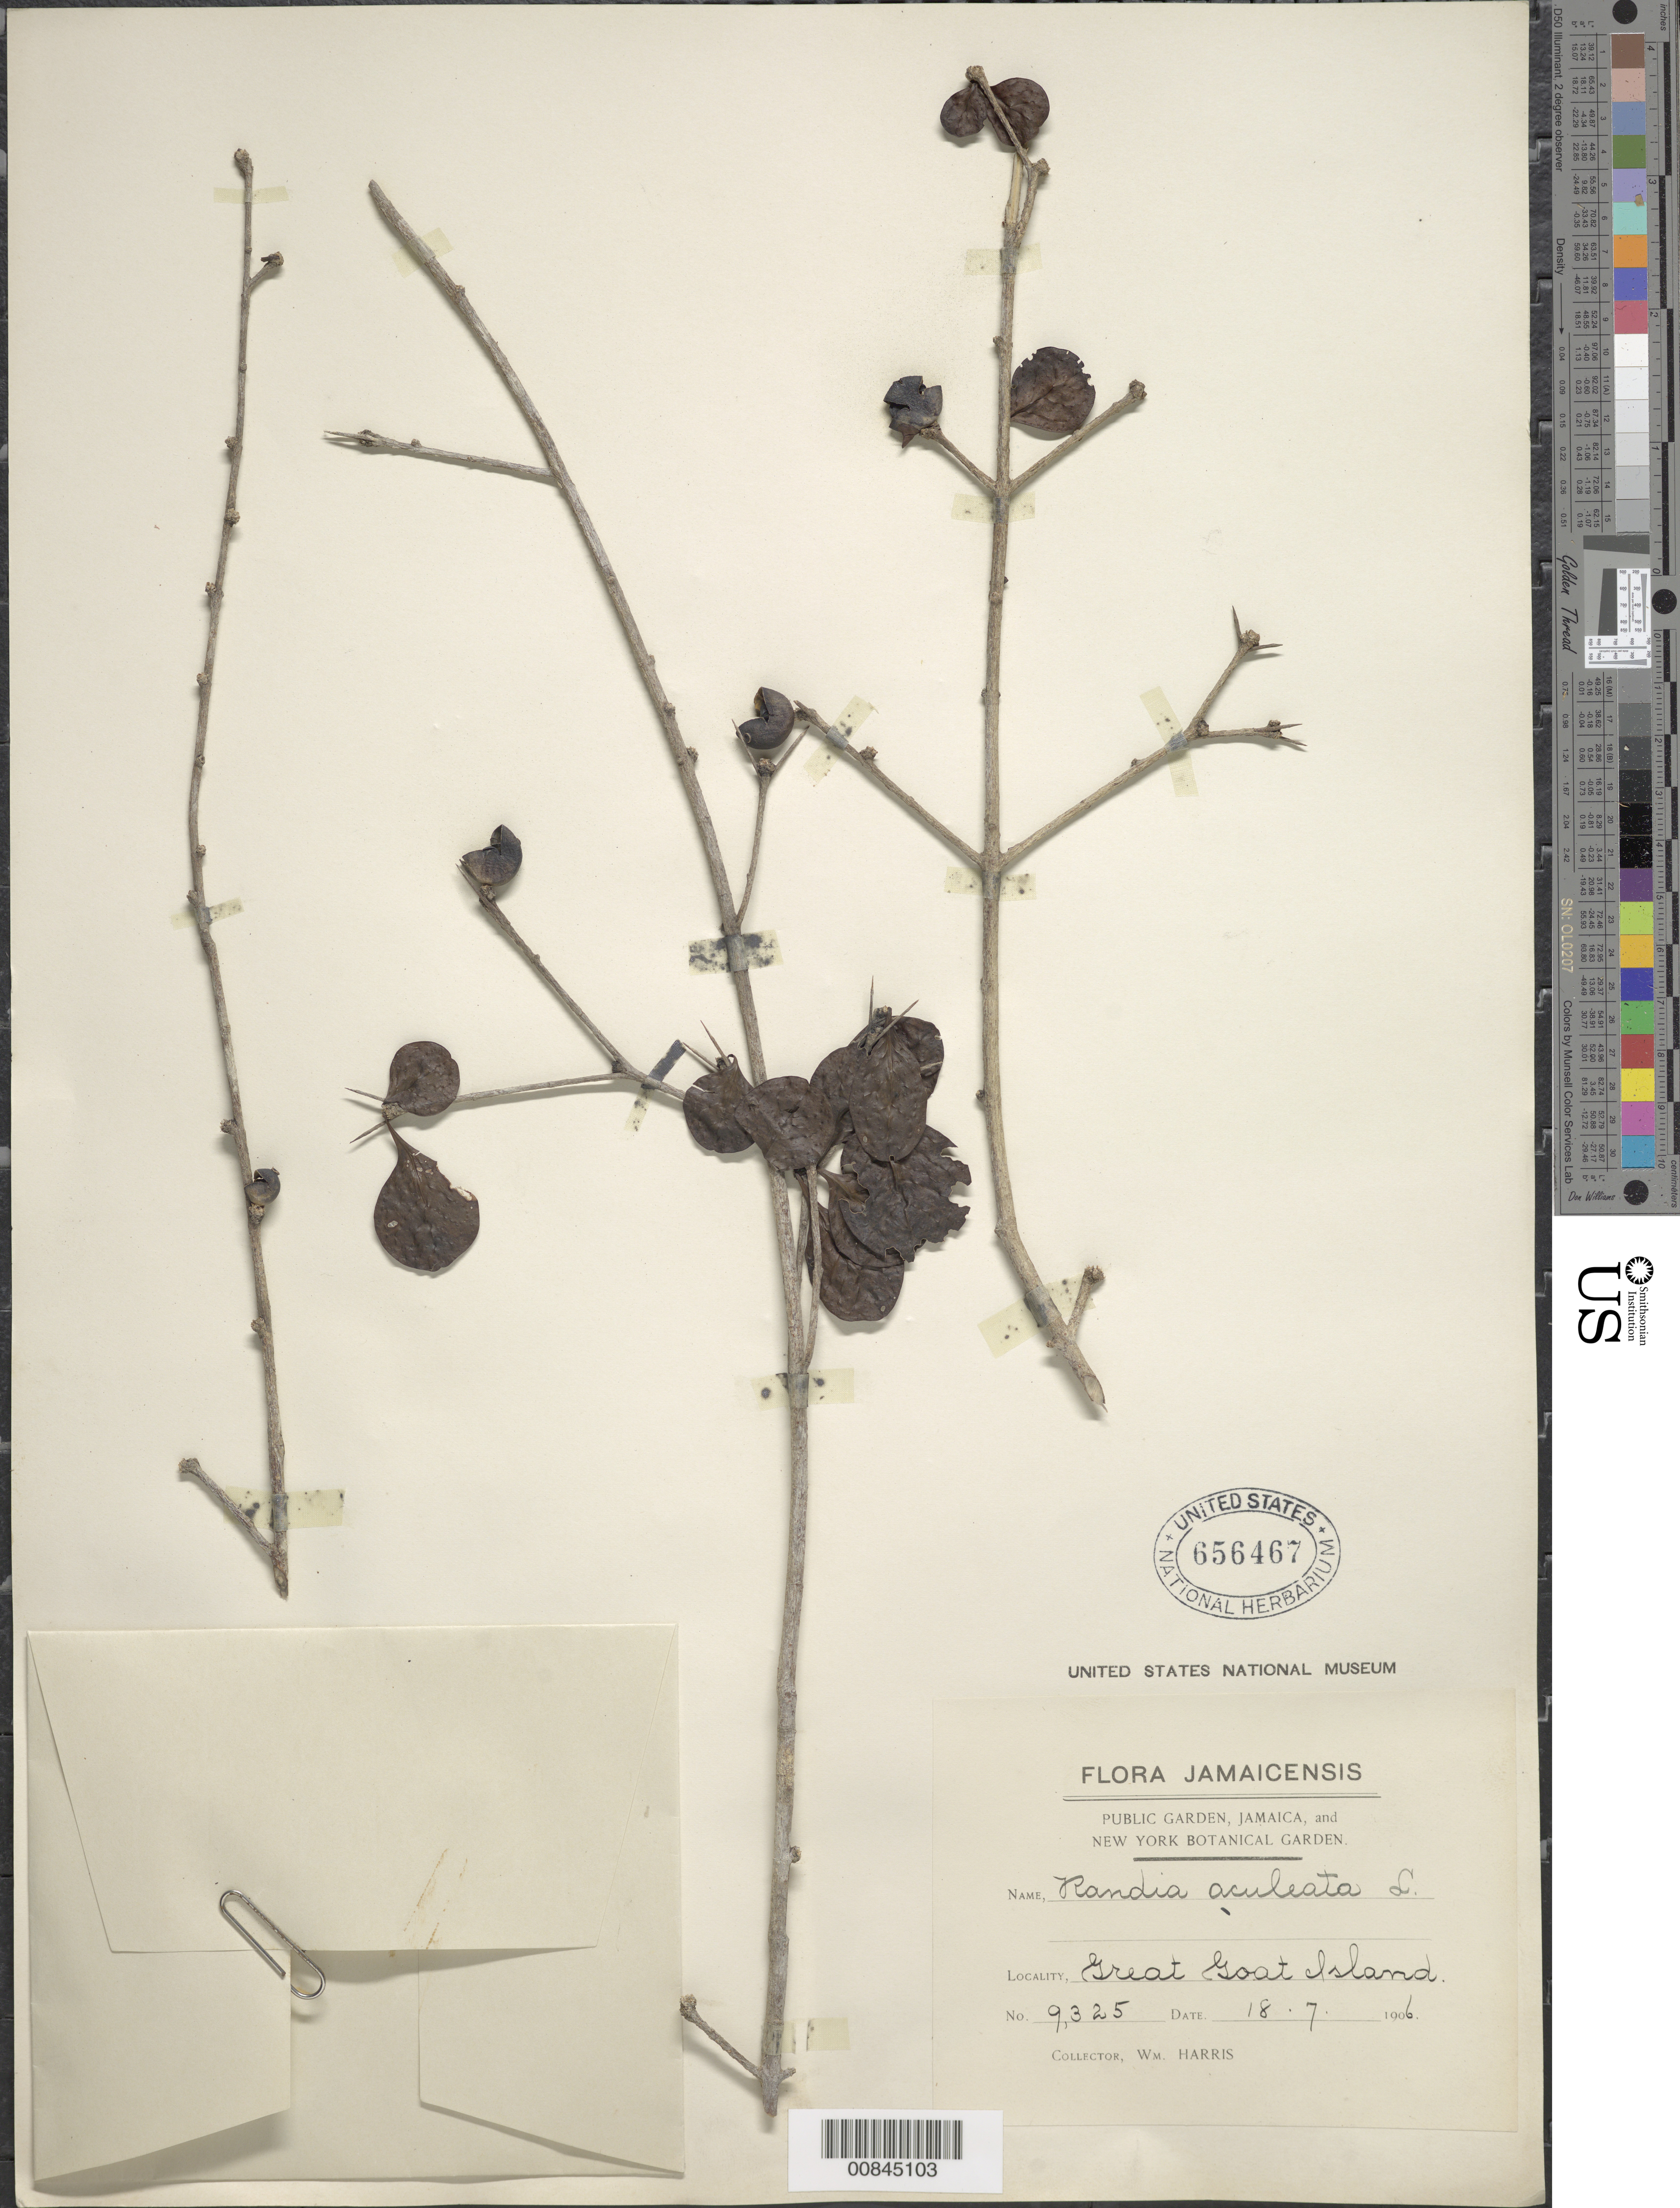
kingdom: Plantae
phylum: Tracheophyta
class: Magnoliopsida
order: Gentianales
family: Rubiaceae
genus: Randia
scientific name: Randia aculeata var. aculeata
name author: L.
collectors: W. H. Harris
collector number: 9325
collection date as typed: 18 Jul 1906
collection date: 1906-07-18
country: Jamaica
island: Great Goat Island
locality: Great Goat Island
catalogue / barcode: US 656467